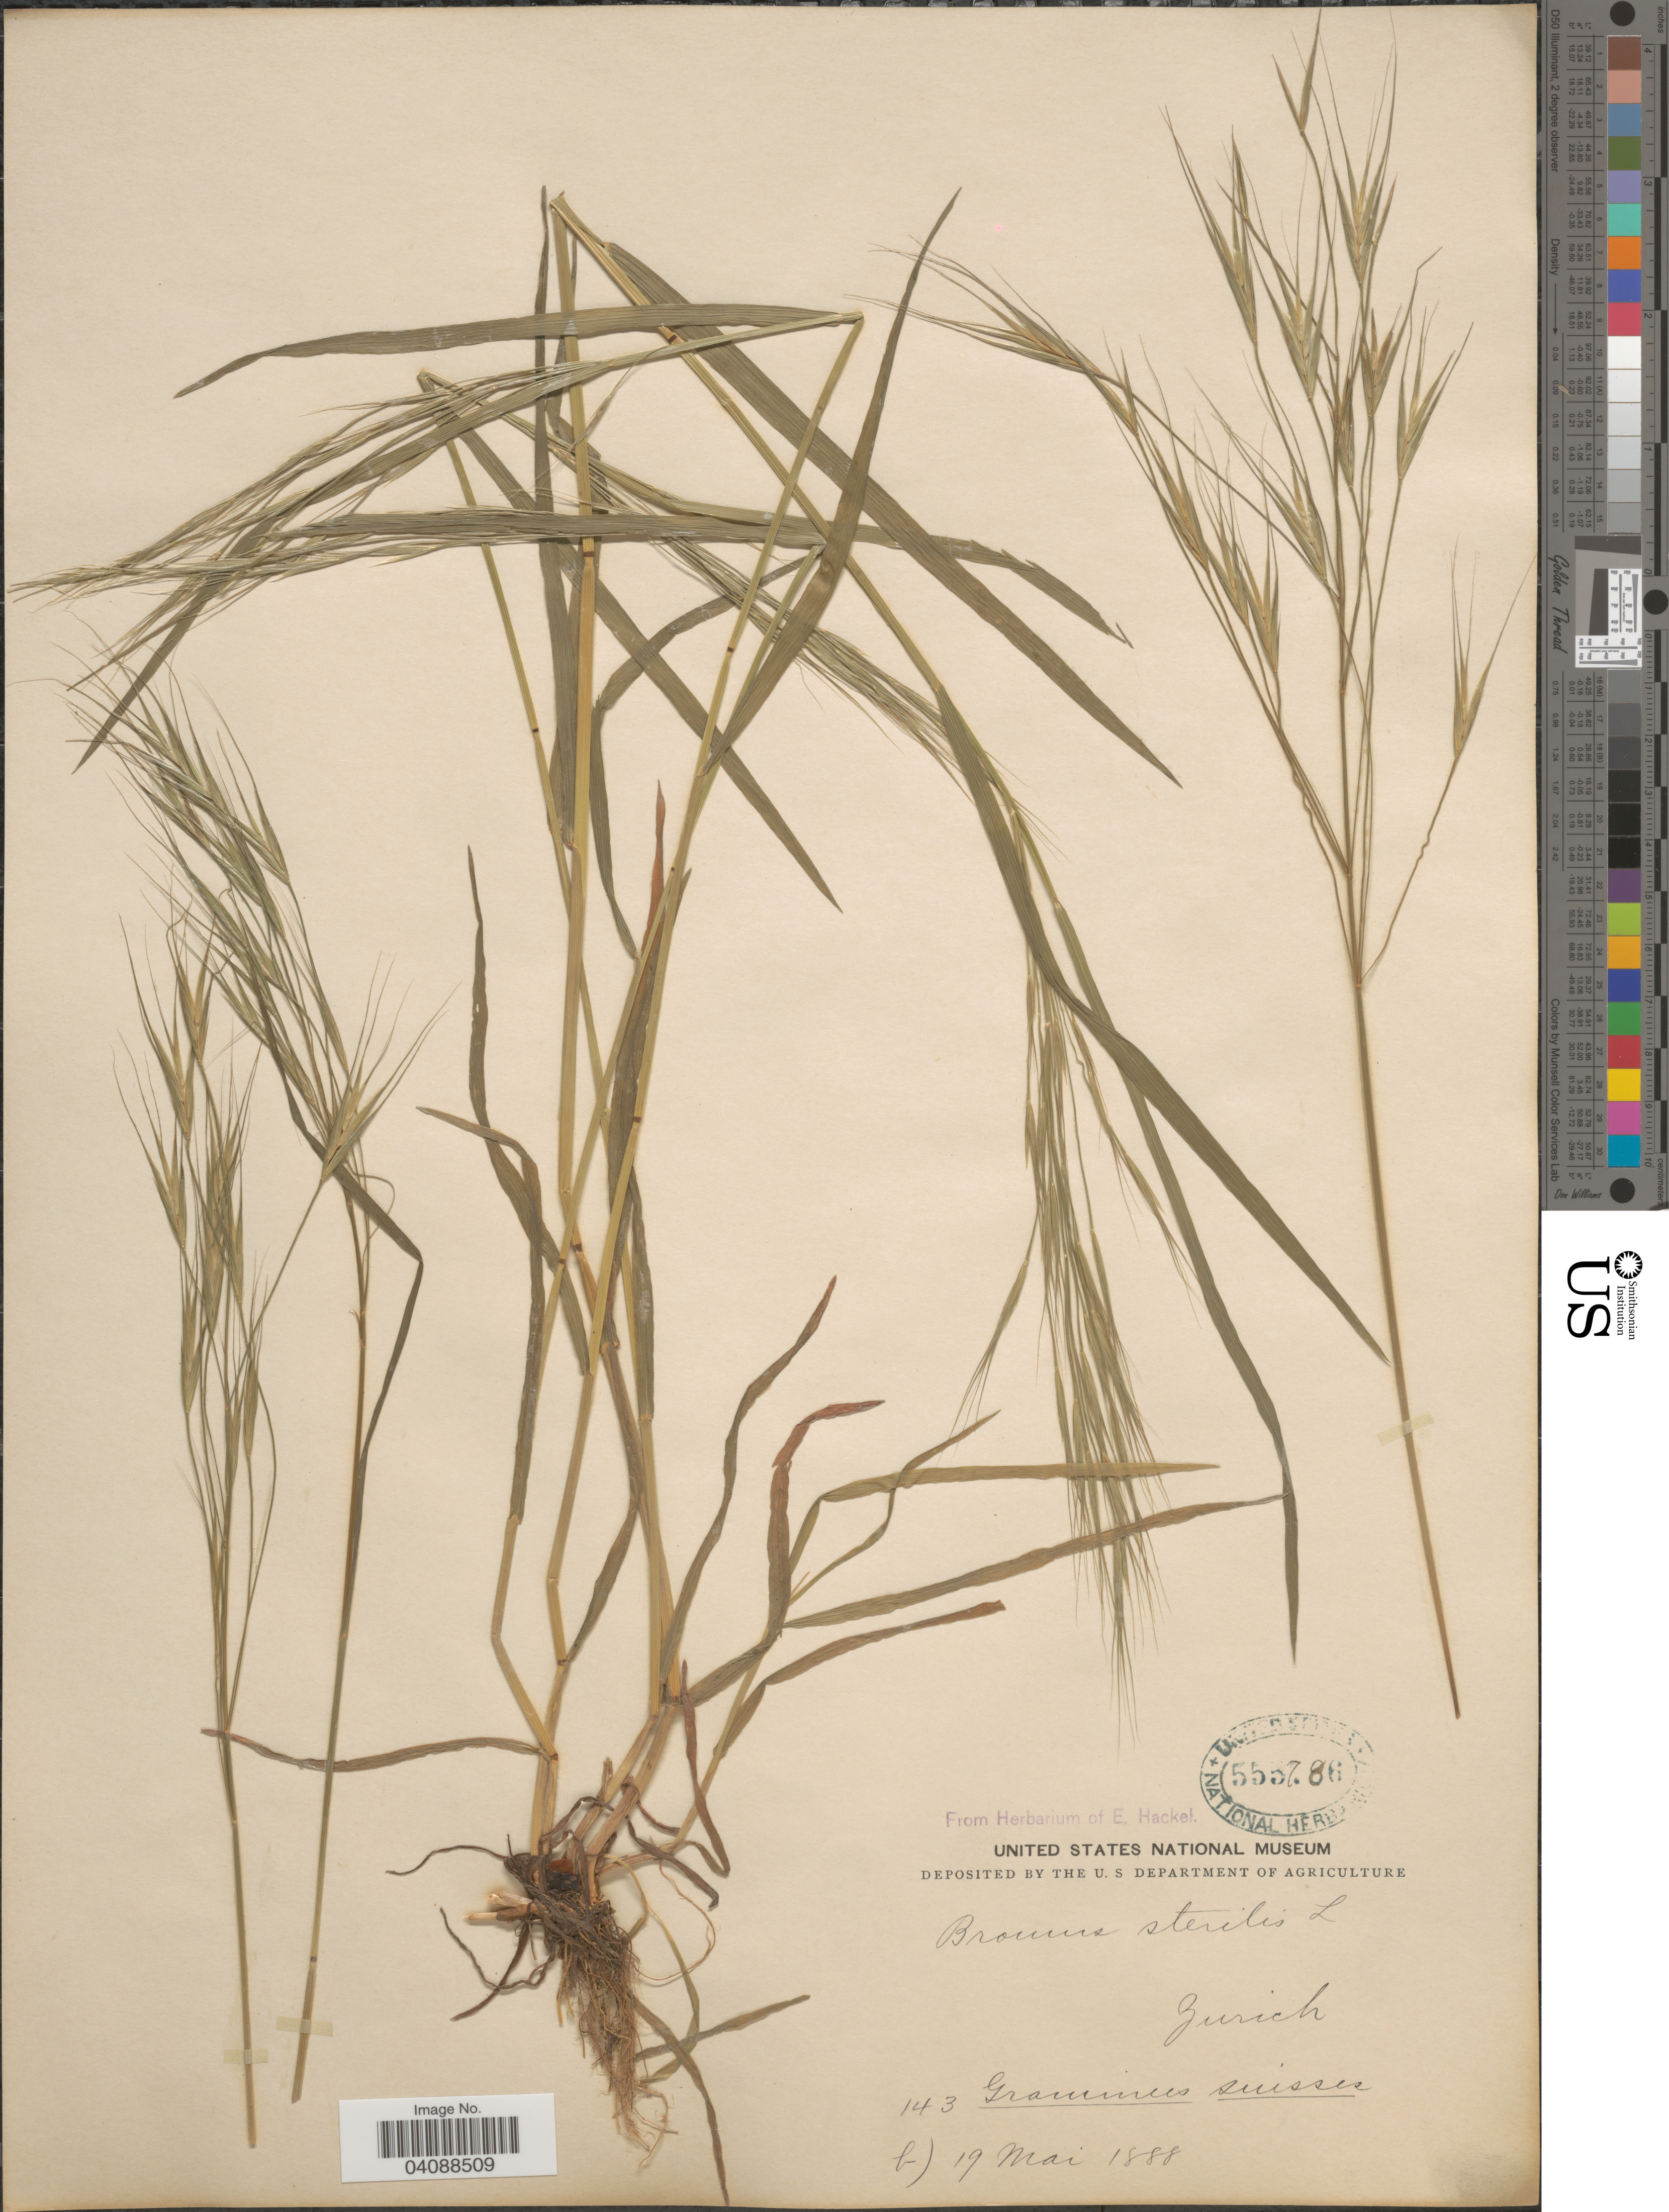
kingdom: Plantae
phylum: Tracheophyta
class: Liliopsida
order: Poales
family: Poaceae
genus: Bromus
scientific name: Bromus sterilis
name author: L.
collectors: ex herb. E. Hackel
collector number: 143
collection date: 1888-05-19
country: Switzerland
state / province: Zurich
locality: Suisses.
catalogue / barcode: US 555786